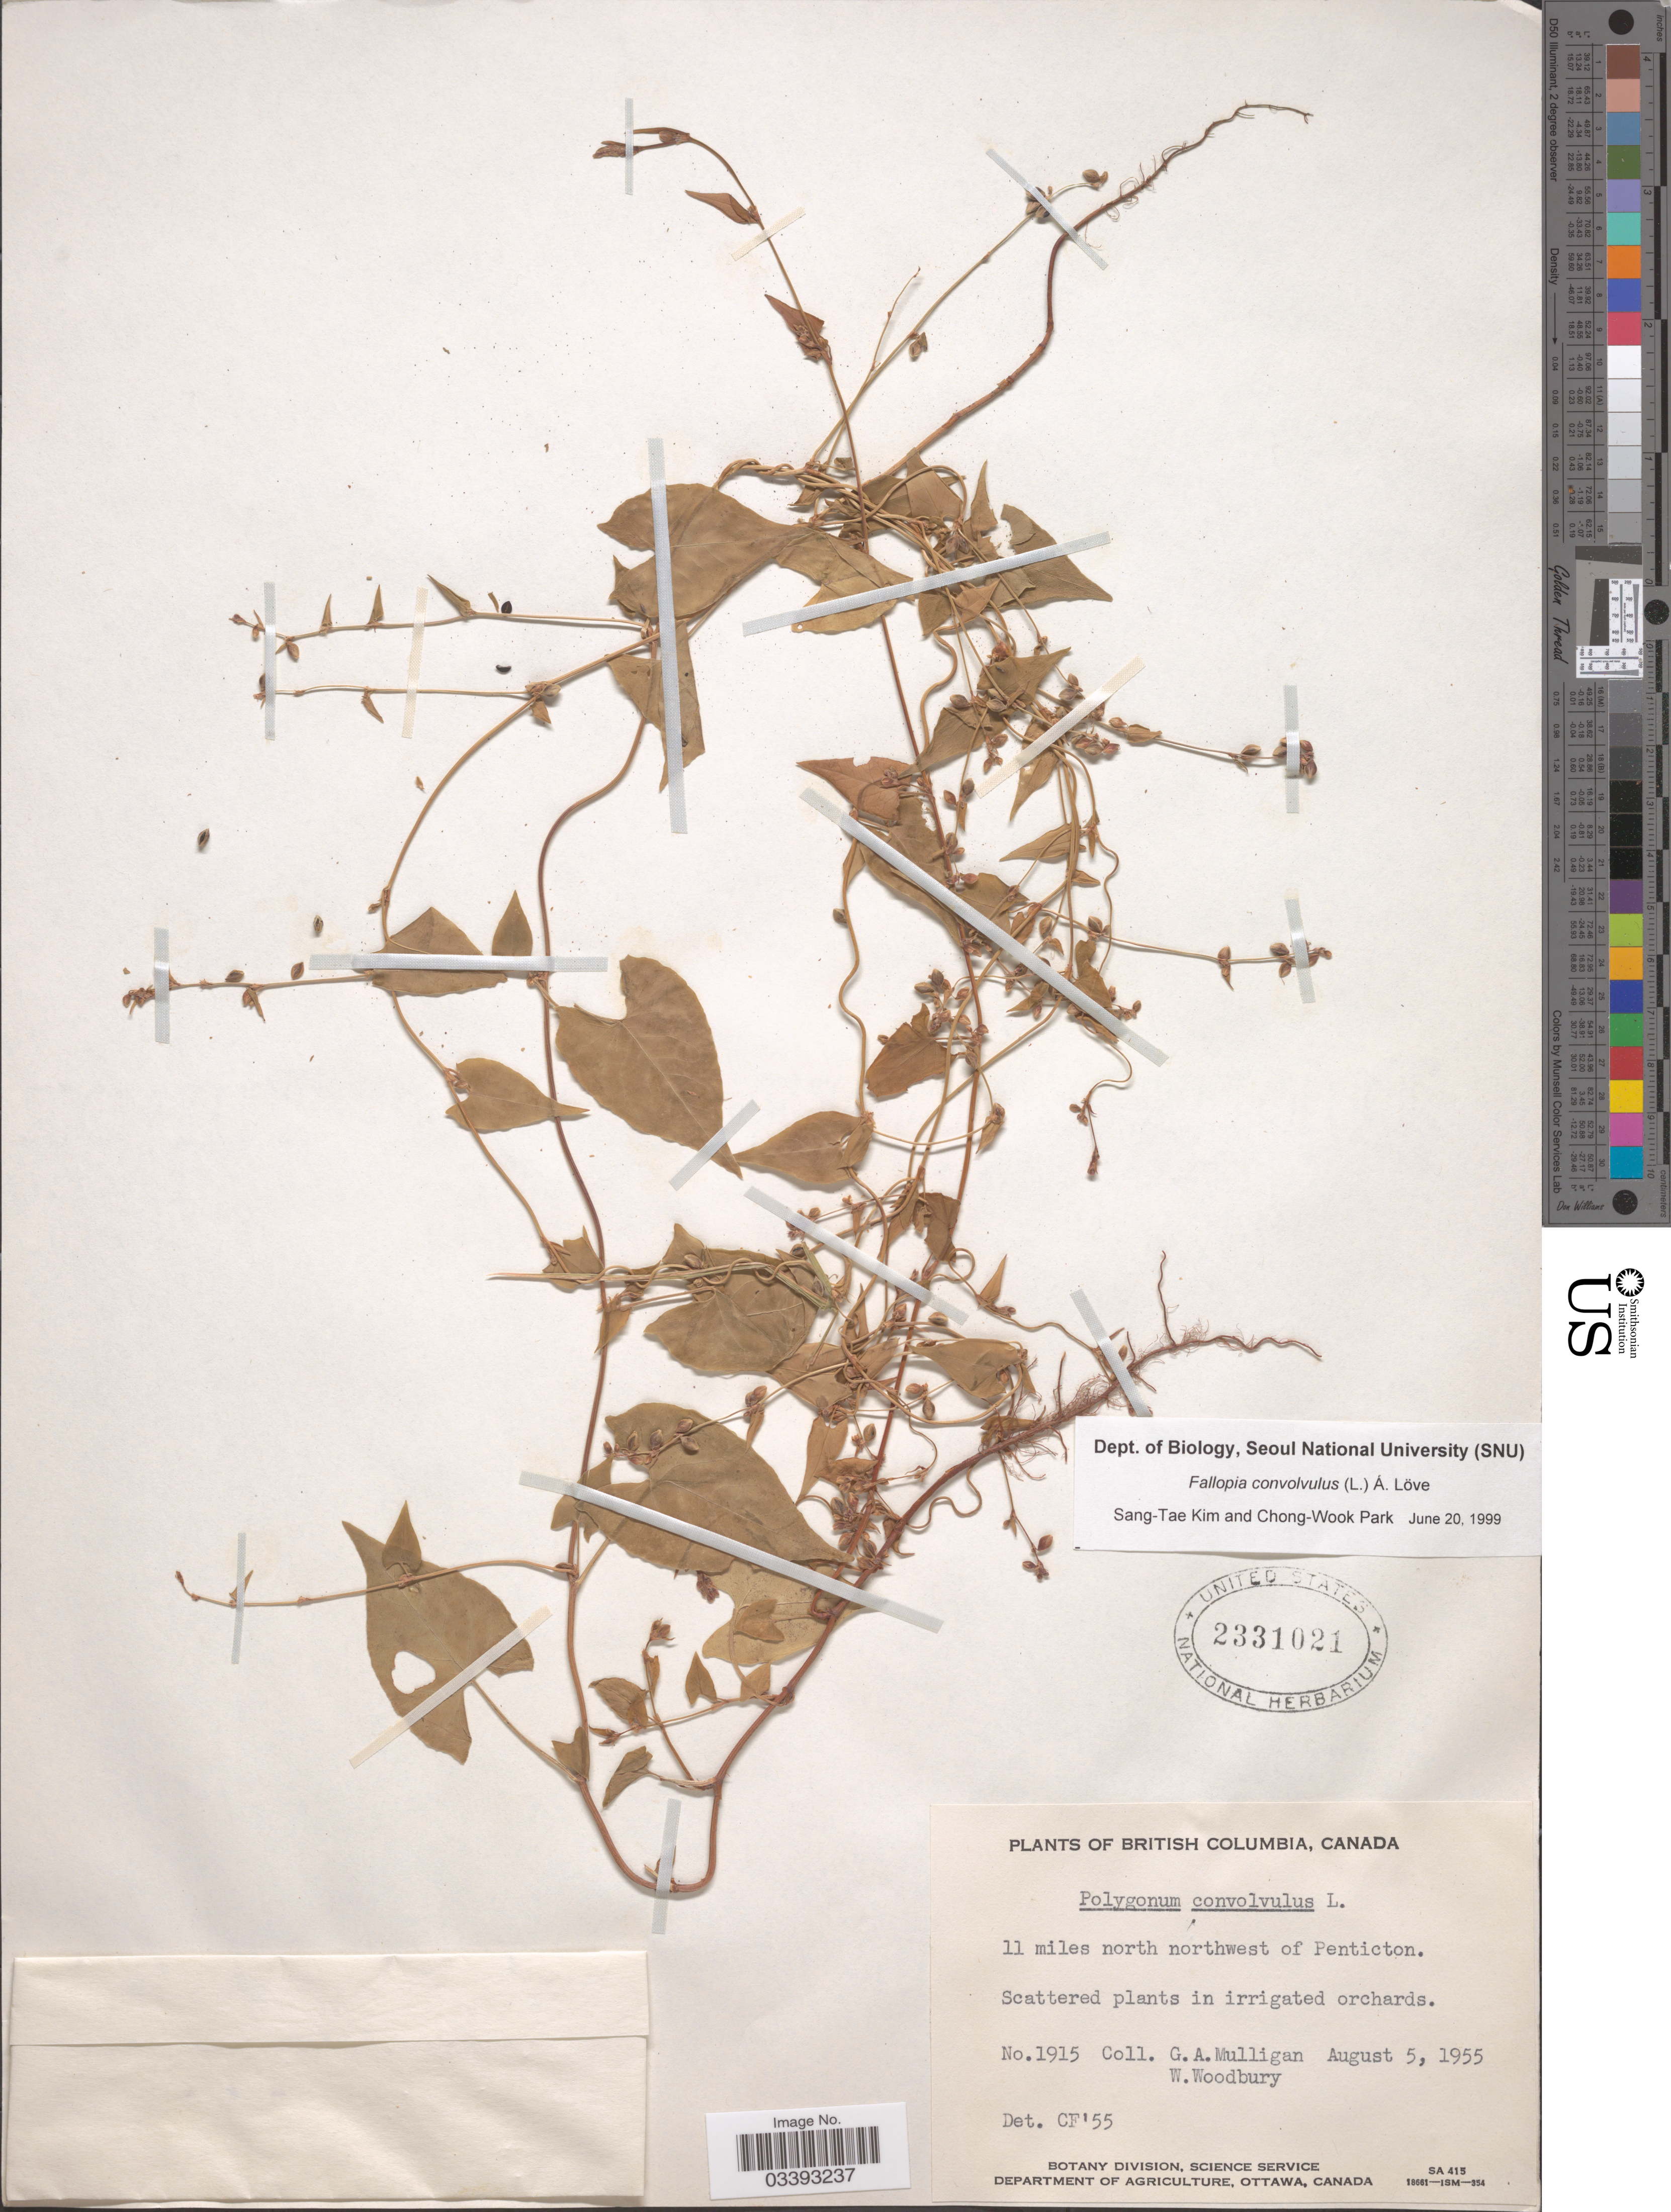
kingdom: Plantae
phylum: Tracheophyta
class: Magnoliopsida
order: Caryophyllales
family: Polygonaceae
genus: Fallopia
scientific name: Fallopia convolvulus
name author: (L.) Á. Löve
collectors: G. Mulligan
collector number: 1915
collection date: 1955-08-05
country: Canada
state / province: British Columbia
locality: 11 miles north northwest of Penticton.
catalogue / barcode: US 2331021